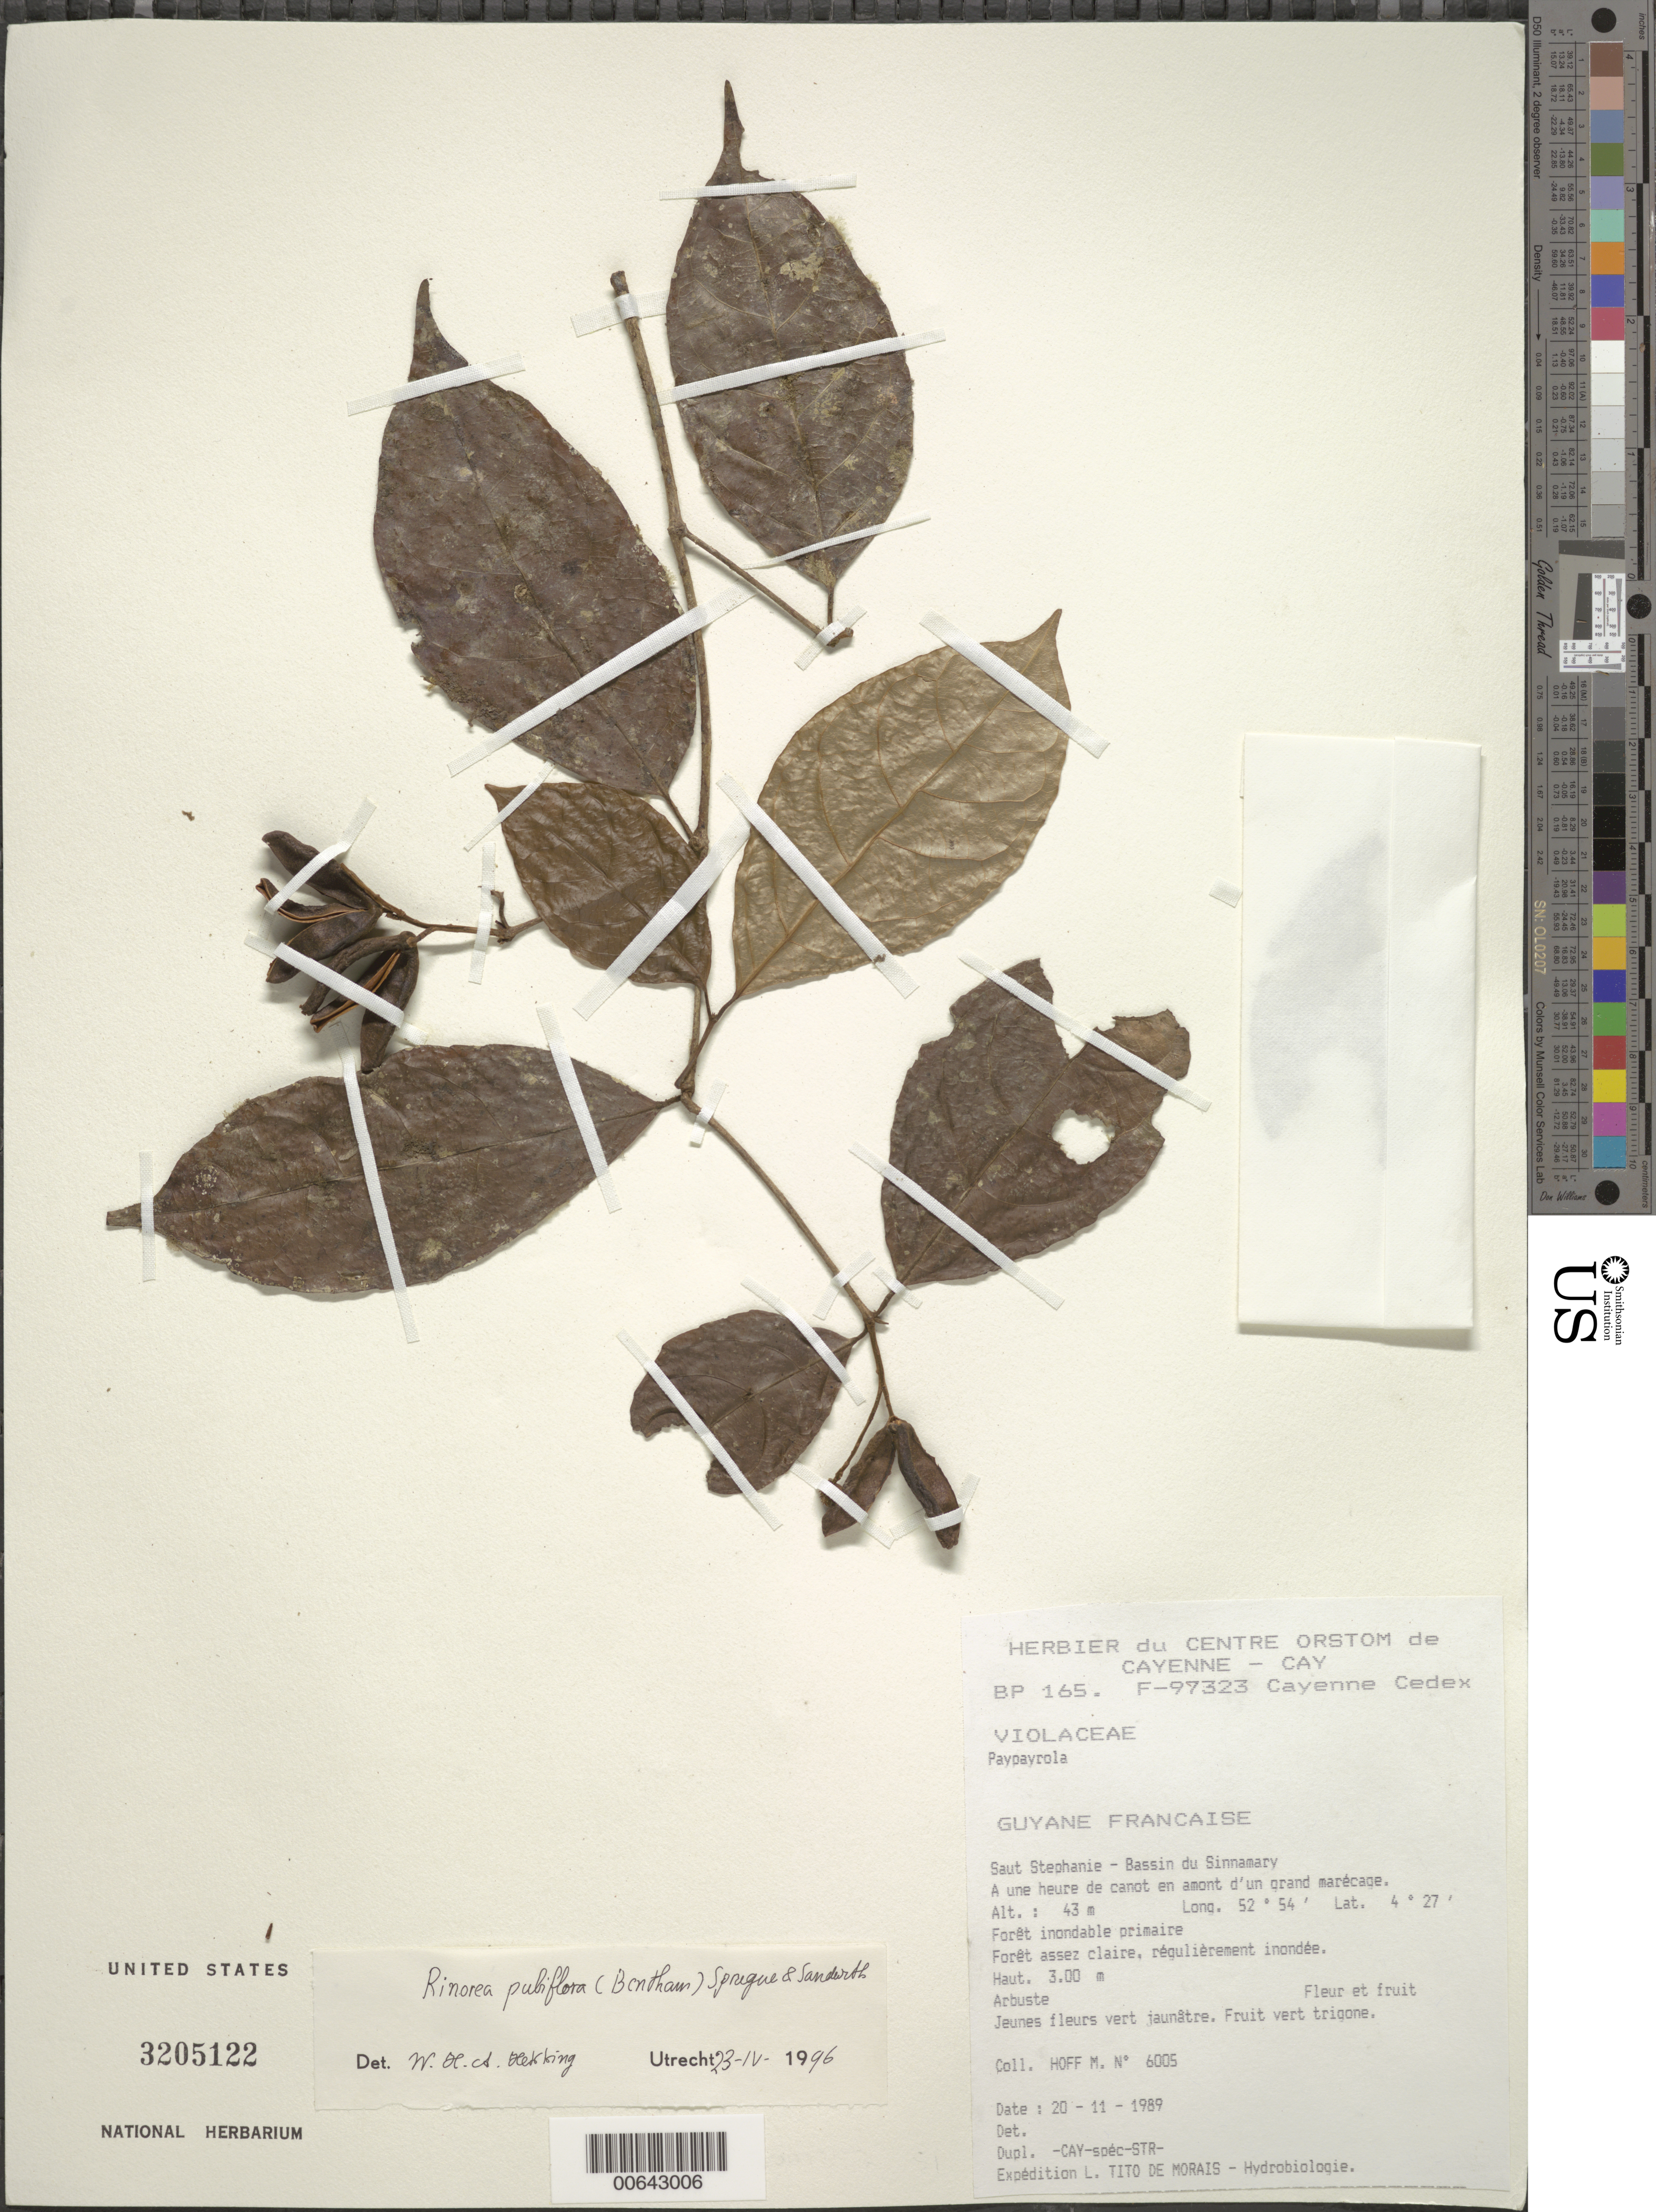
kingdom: Plantae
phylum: Tracheophyta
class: Magnoliopsida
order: Malpighiales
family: Violaceae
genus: Rinorea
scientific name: Rinorea pubiflora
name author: (Benth.) Sprague & Sandwith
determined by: Hekking, W. H. A.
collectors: M. Hoff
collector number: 6005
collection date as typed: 20-Nov-89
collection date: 1989-11-20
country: French Guiana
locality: Saut Stéphanie, Bassin du Sinnamary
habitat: Primary inundated forest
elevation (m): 43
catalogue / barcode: US 3205122